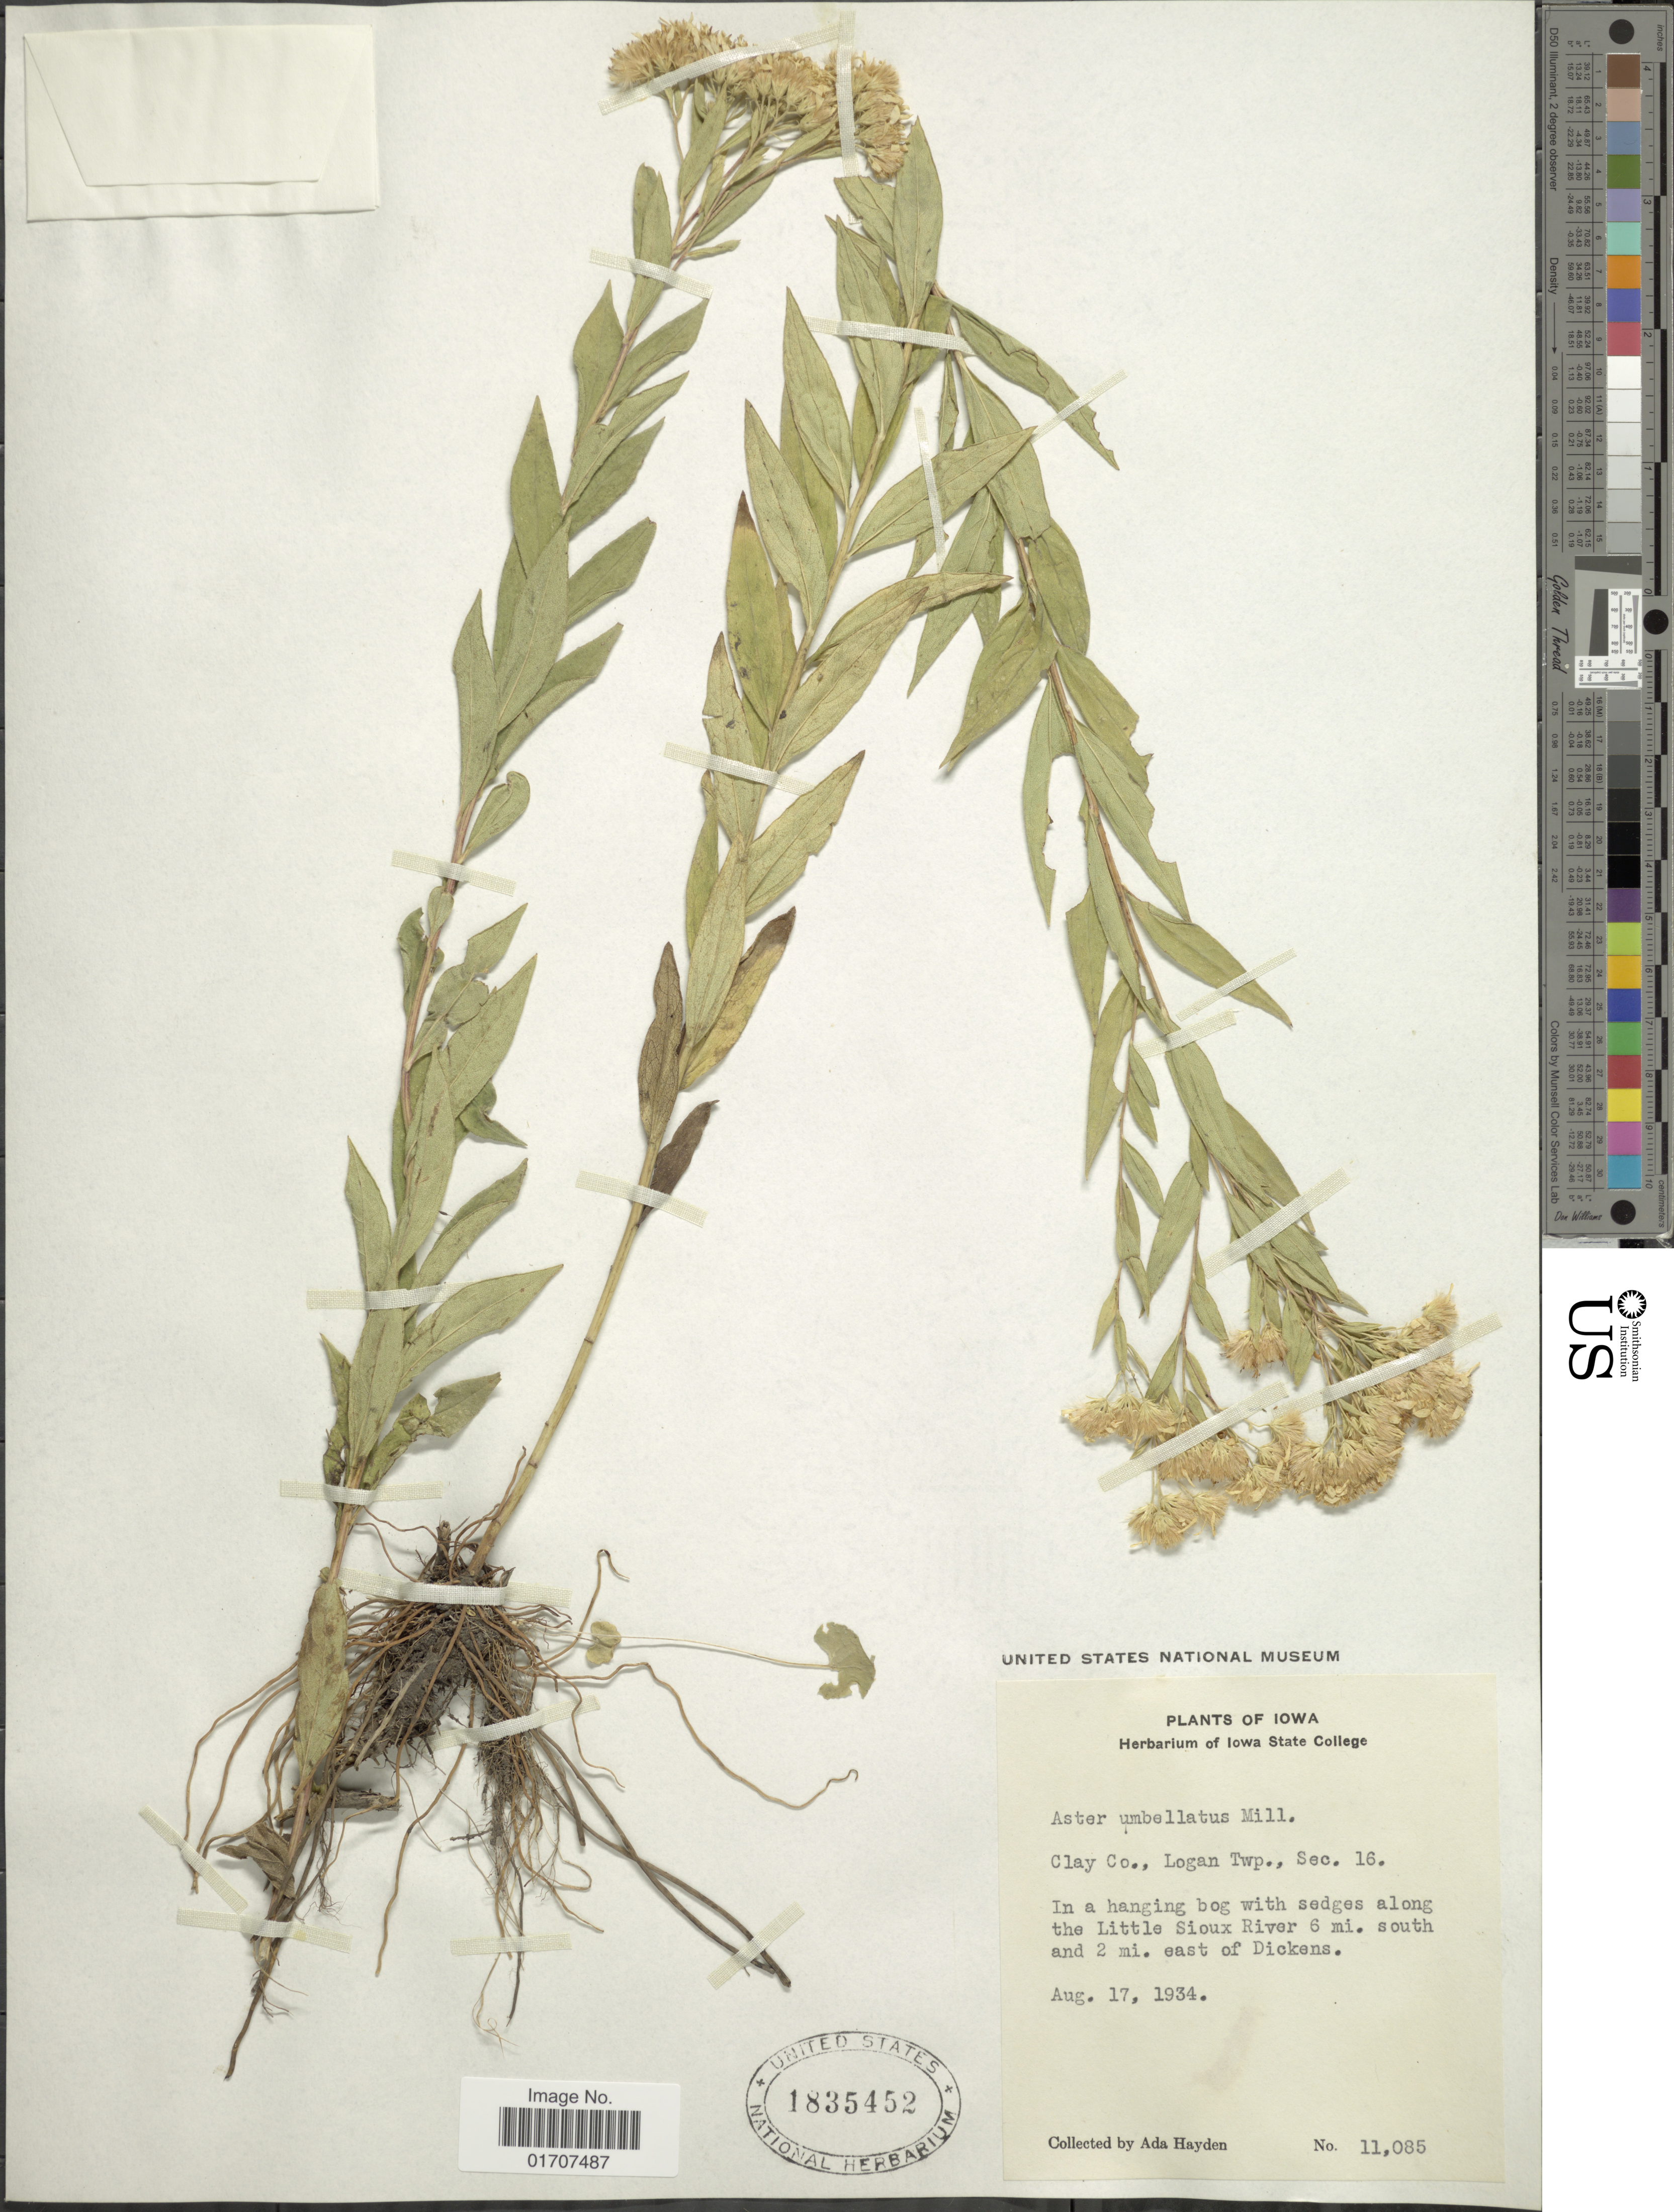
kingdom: Plantae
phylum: Tracheophyta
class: Magnoliopsida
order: Asterales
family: Asteraceae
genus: Doellingeria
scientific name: Doellingeria umbellata var. umbellata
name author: Nees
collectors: Ada Hayden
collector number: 11085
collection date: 1934-08-17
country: United States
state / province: Iowa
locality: Clay Co., Logan Twp., Sec 16., In a Hanging bog with sedges along the Little Sioux River 6 mi. south and 2 mi. east of Dickens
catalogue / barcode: US 1835452